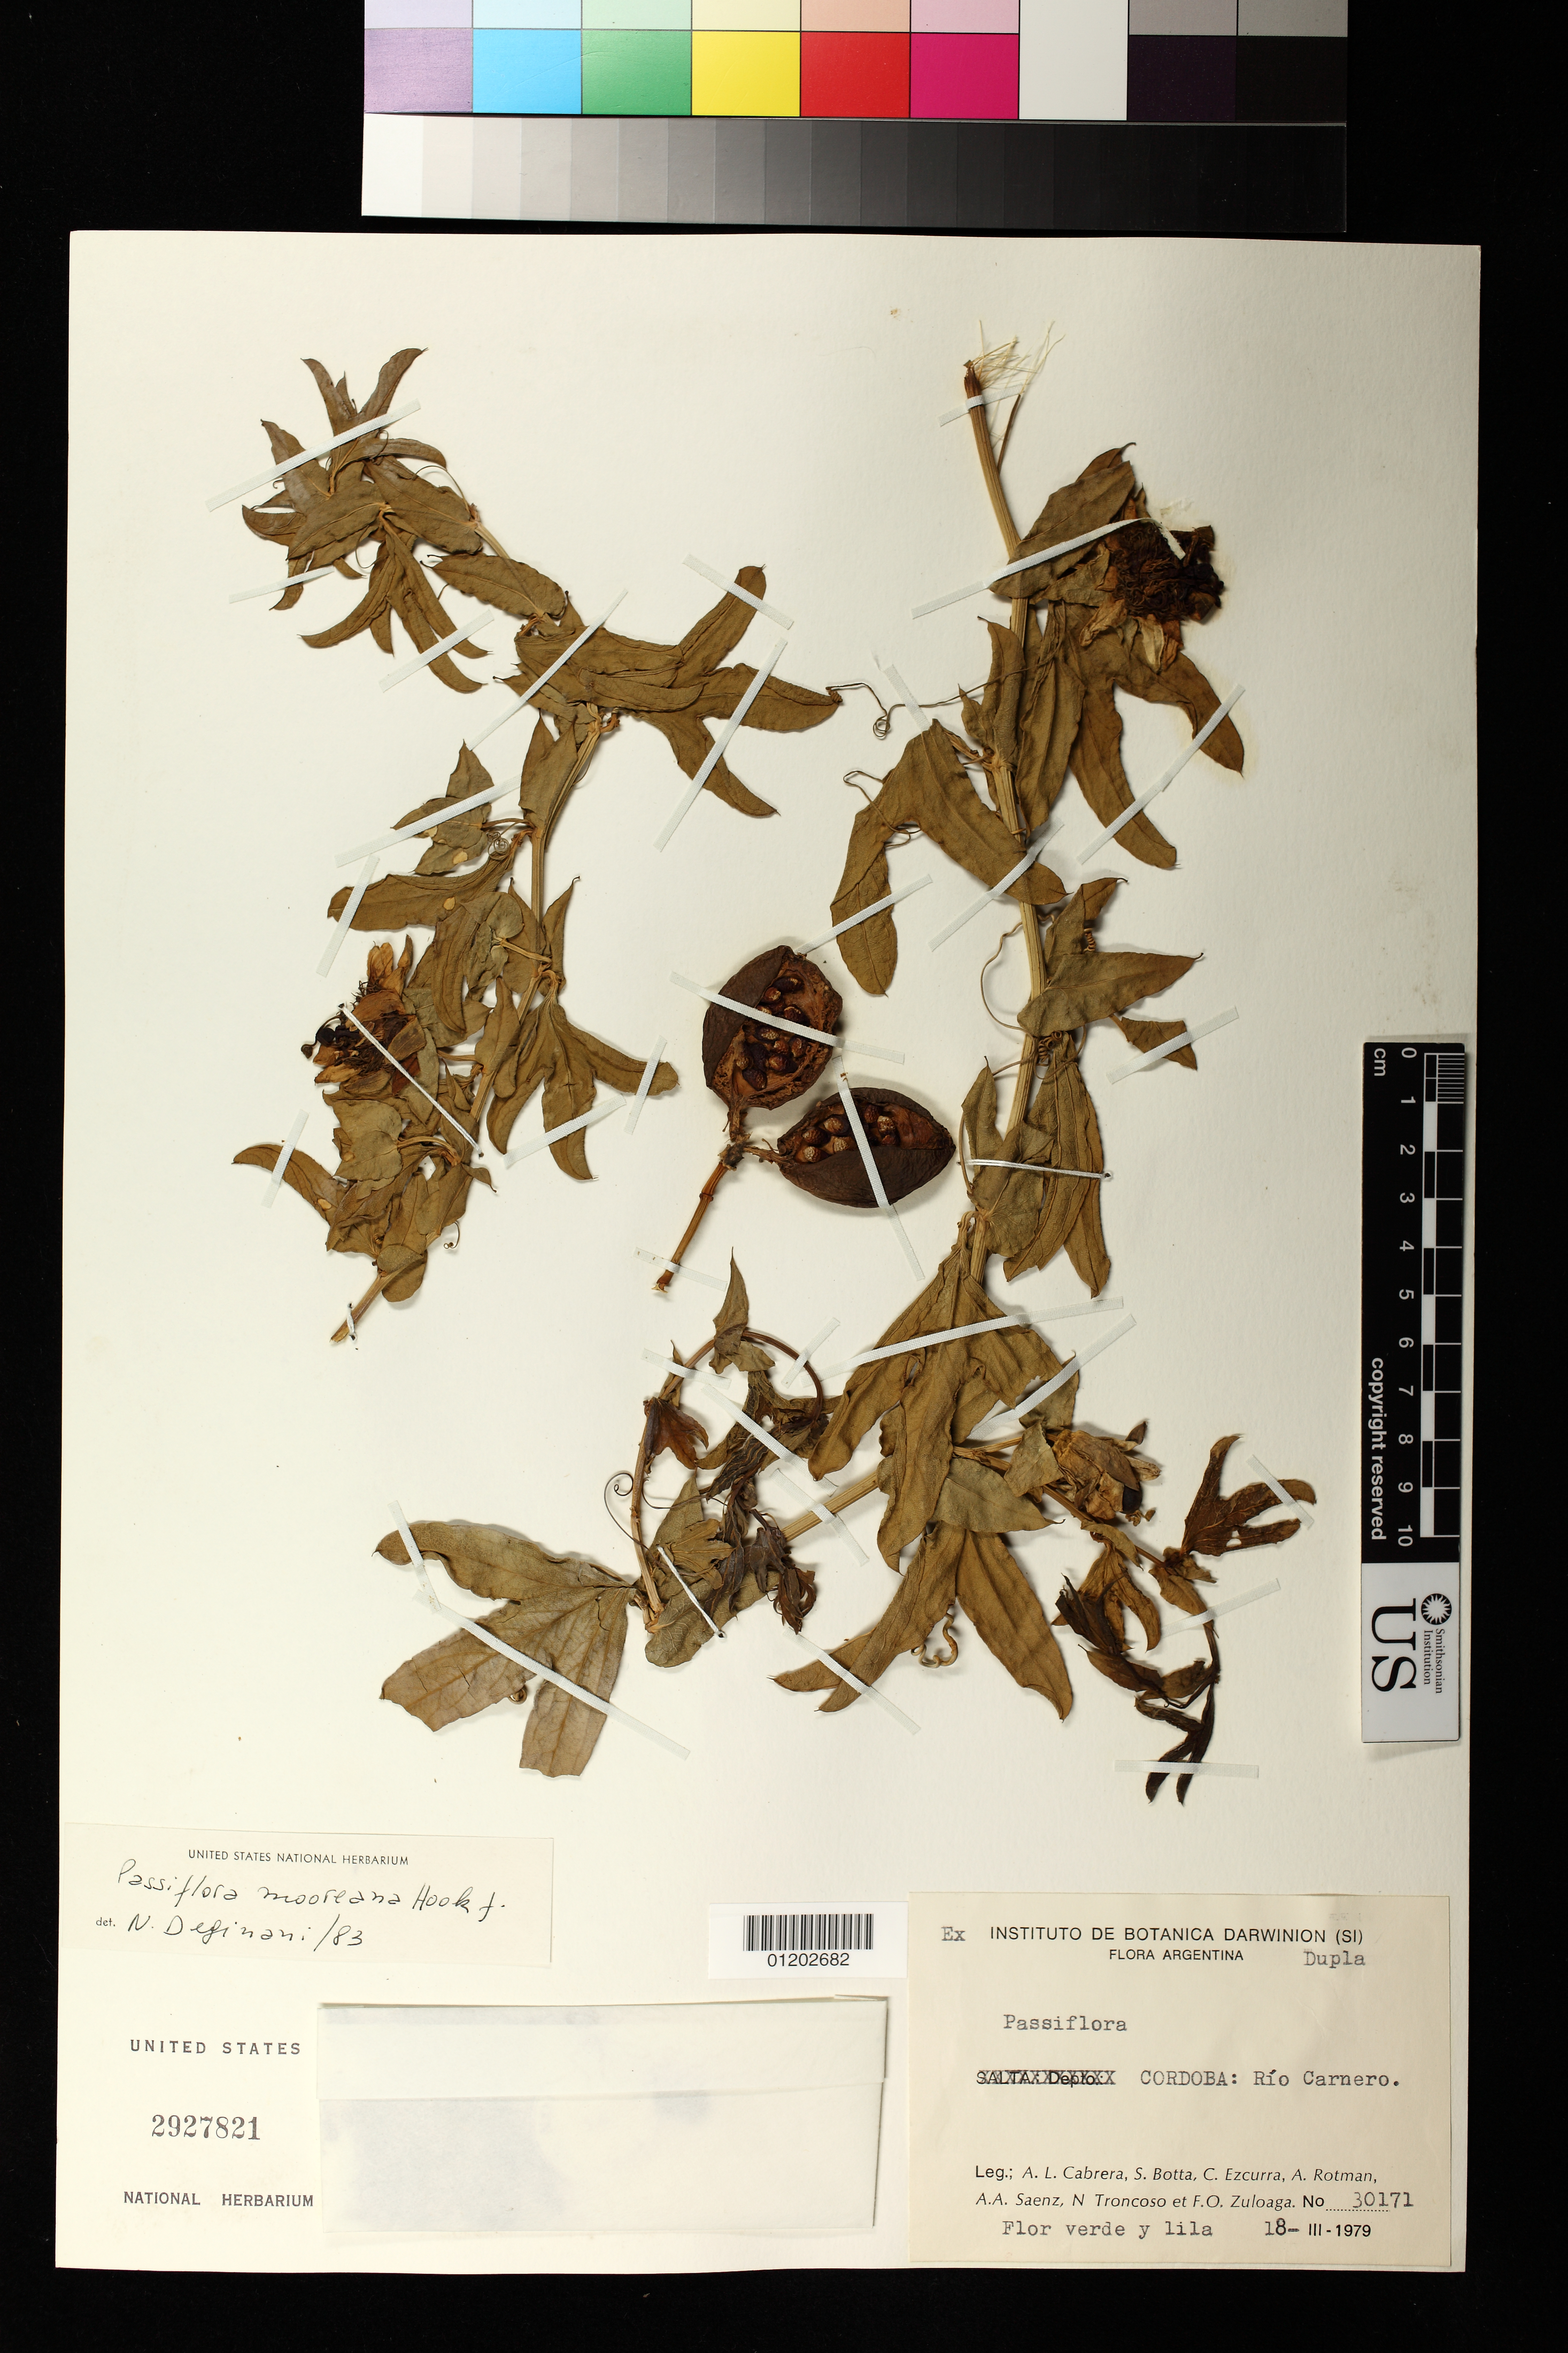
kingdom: Plantae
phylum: Tracheophyta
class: Magnoliopsida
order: Malpighiales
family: Passifloraceae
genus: Passiflora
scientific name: Passiflora mooreana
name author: Hook. f.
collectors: A. L. Cabrera, S. M. Botta, C. Ezcurra, A. D. Rotman, A. A. Saenz, N. Troncoso & F. O. Zuloaga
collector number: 30171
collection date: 1979-03-18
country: Argentina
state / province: Córdoba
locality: Rio Carnero.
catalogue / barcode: US 2927821